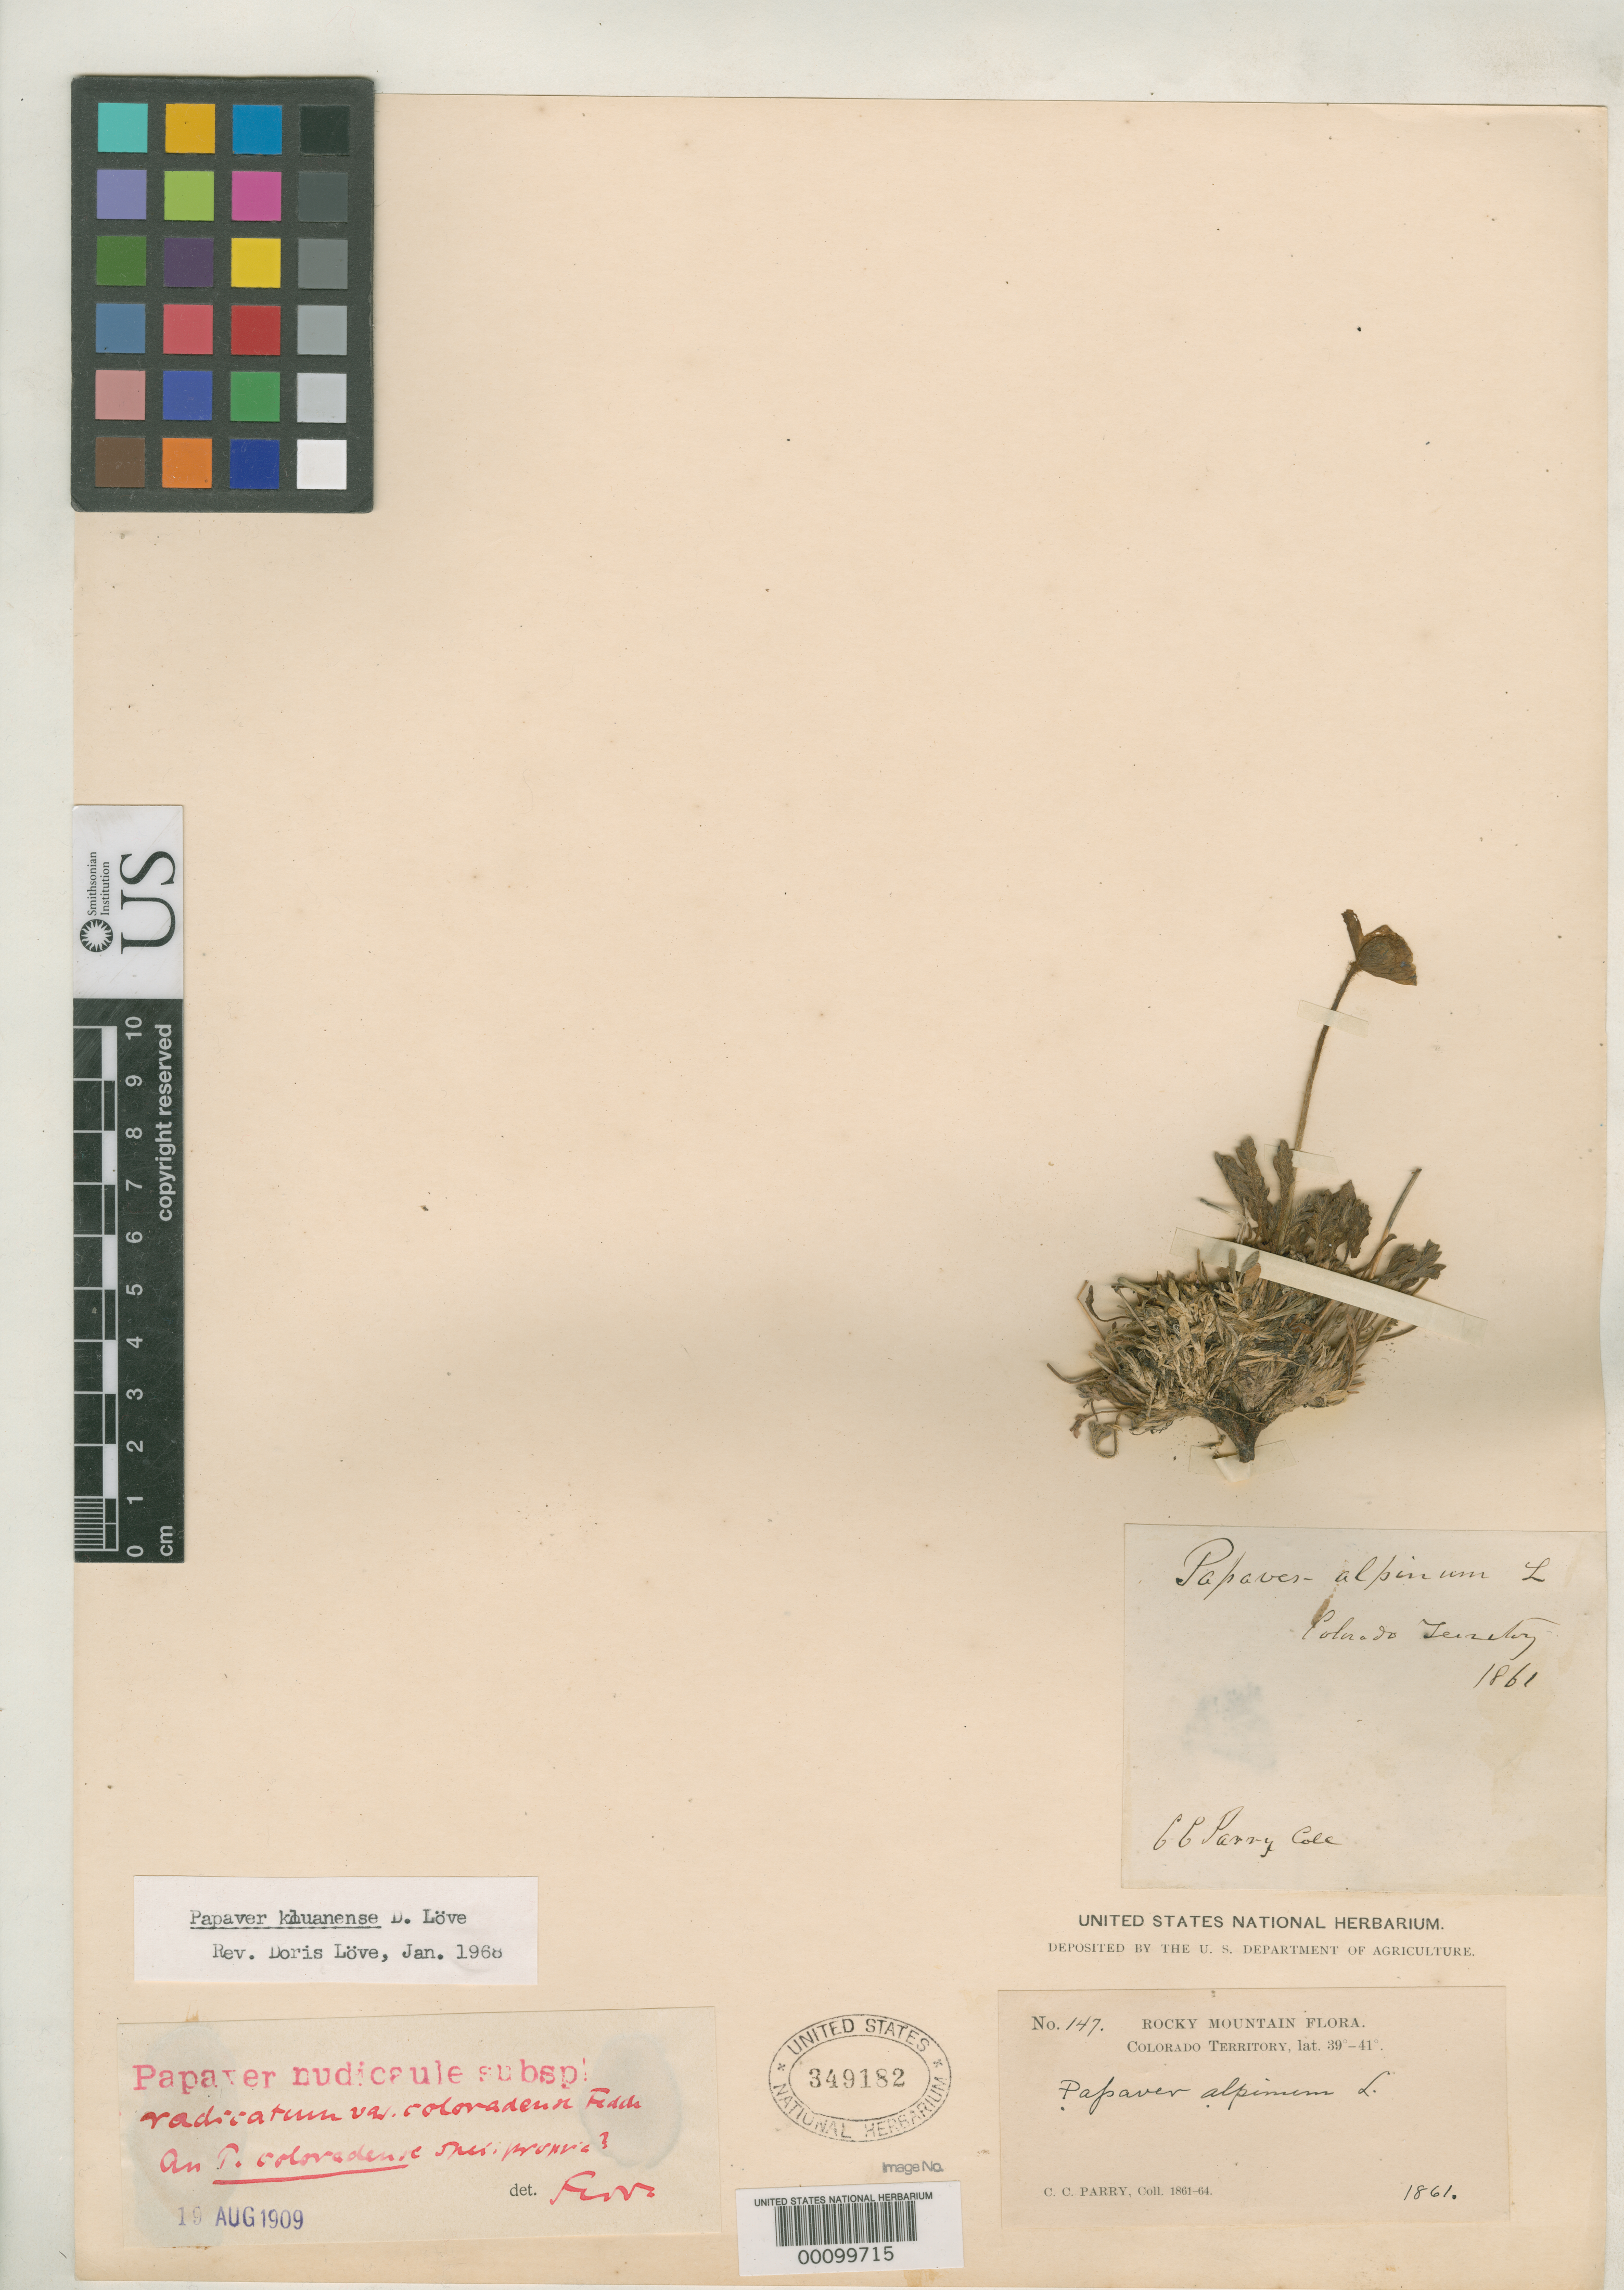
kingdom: Plantae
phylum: Tracheophyta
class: Magnoliopsida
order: Ranunculales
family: Papaveraceae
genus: Papaver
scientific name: Papaver nudicaule subsp. radicatum var. coloradense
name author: Fedde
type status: Syntype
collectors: C. C. Parry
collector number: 147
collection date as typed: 1861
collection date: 1861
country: United States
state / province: Colorado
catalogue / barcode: US 349182